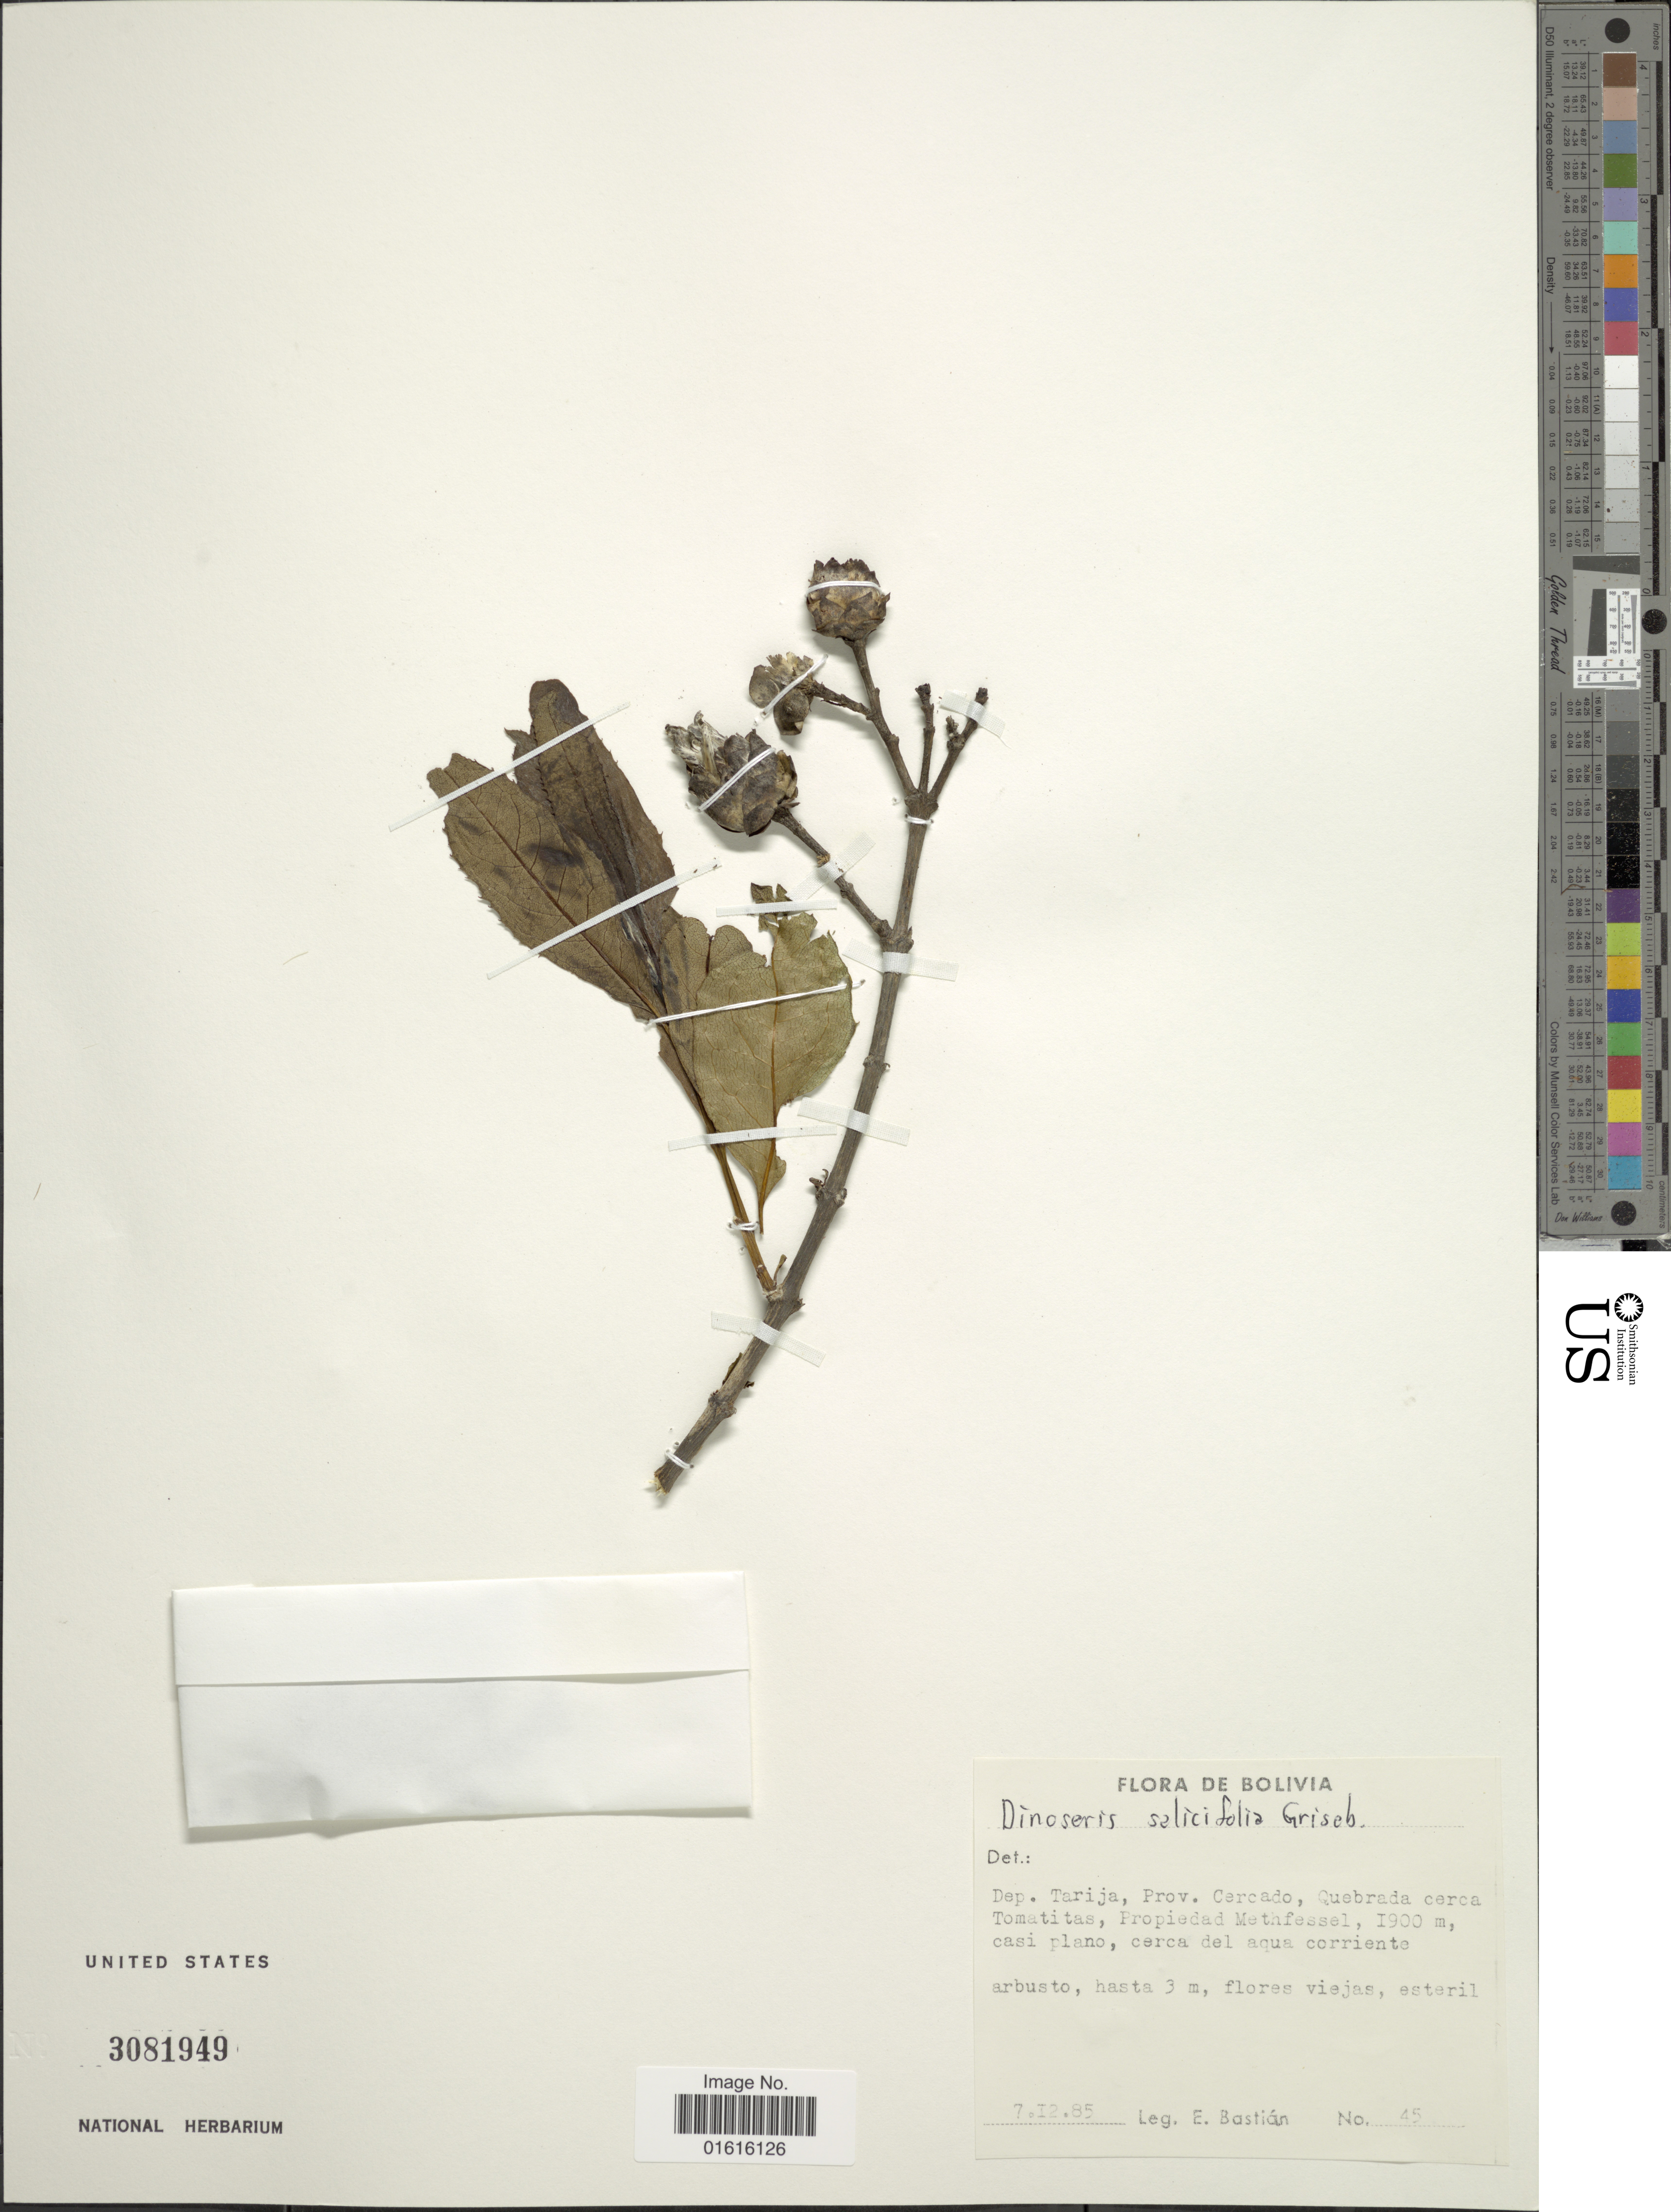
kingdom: Plantae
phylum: Tracheophyta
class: Magnoliopsida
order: Asterales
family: Asteraceae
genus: Dinoseris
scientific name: Dinoseris salicifolia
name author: Griseb.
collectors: E. Bastian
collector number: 45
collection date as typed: Transcribed d/m/y: 7/12/85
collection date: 1985-12-07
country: Bolivia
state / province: Tarija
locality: Prov. Carcado, Quebrada cerca Tomatitas, Propiedad Methfessel, casi plano, cerca delaqua corriente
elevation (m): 1900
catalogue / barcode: US 3081949